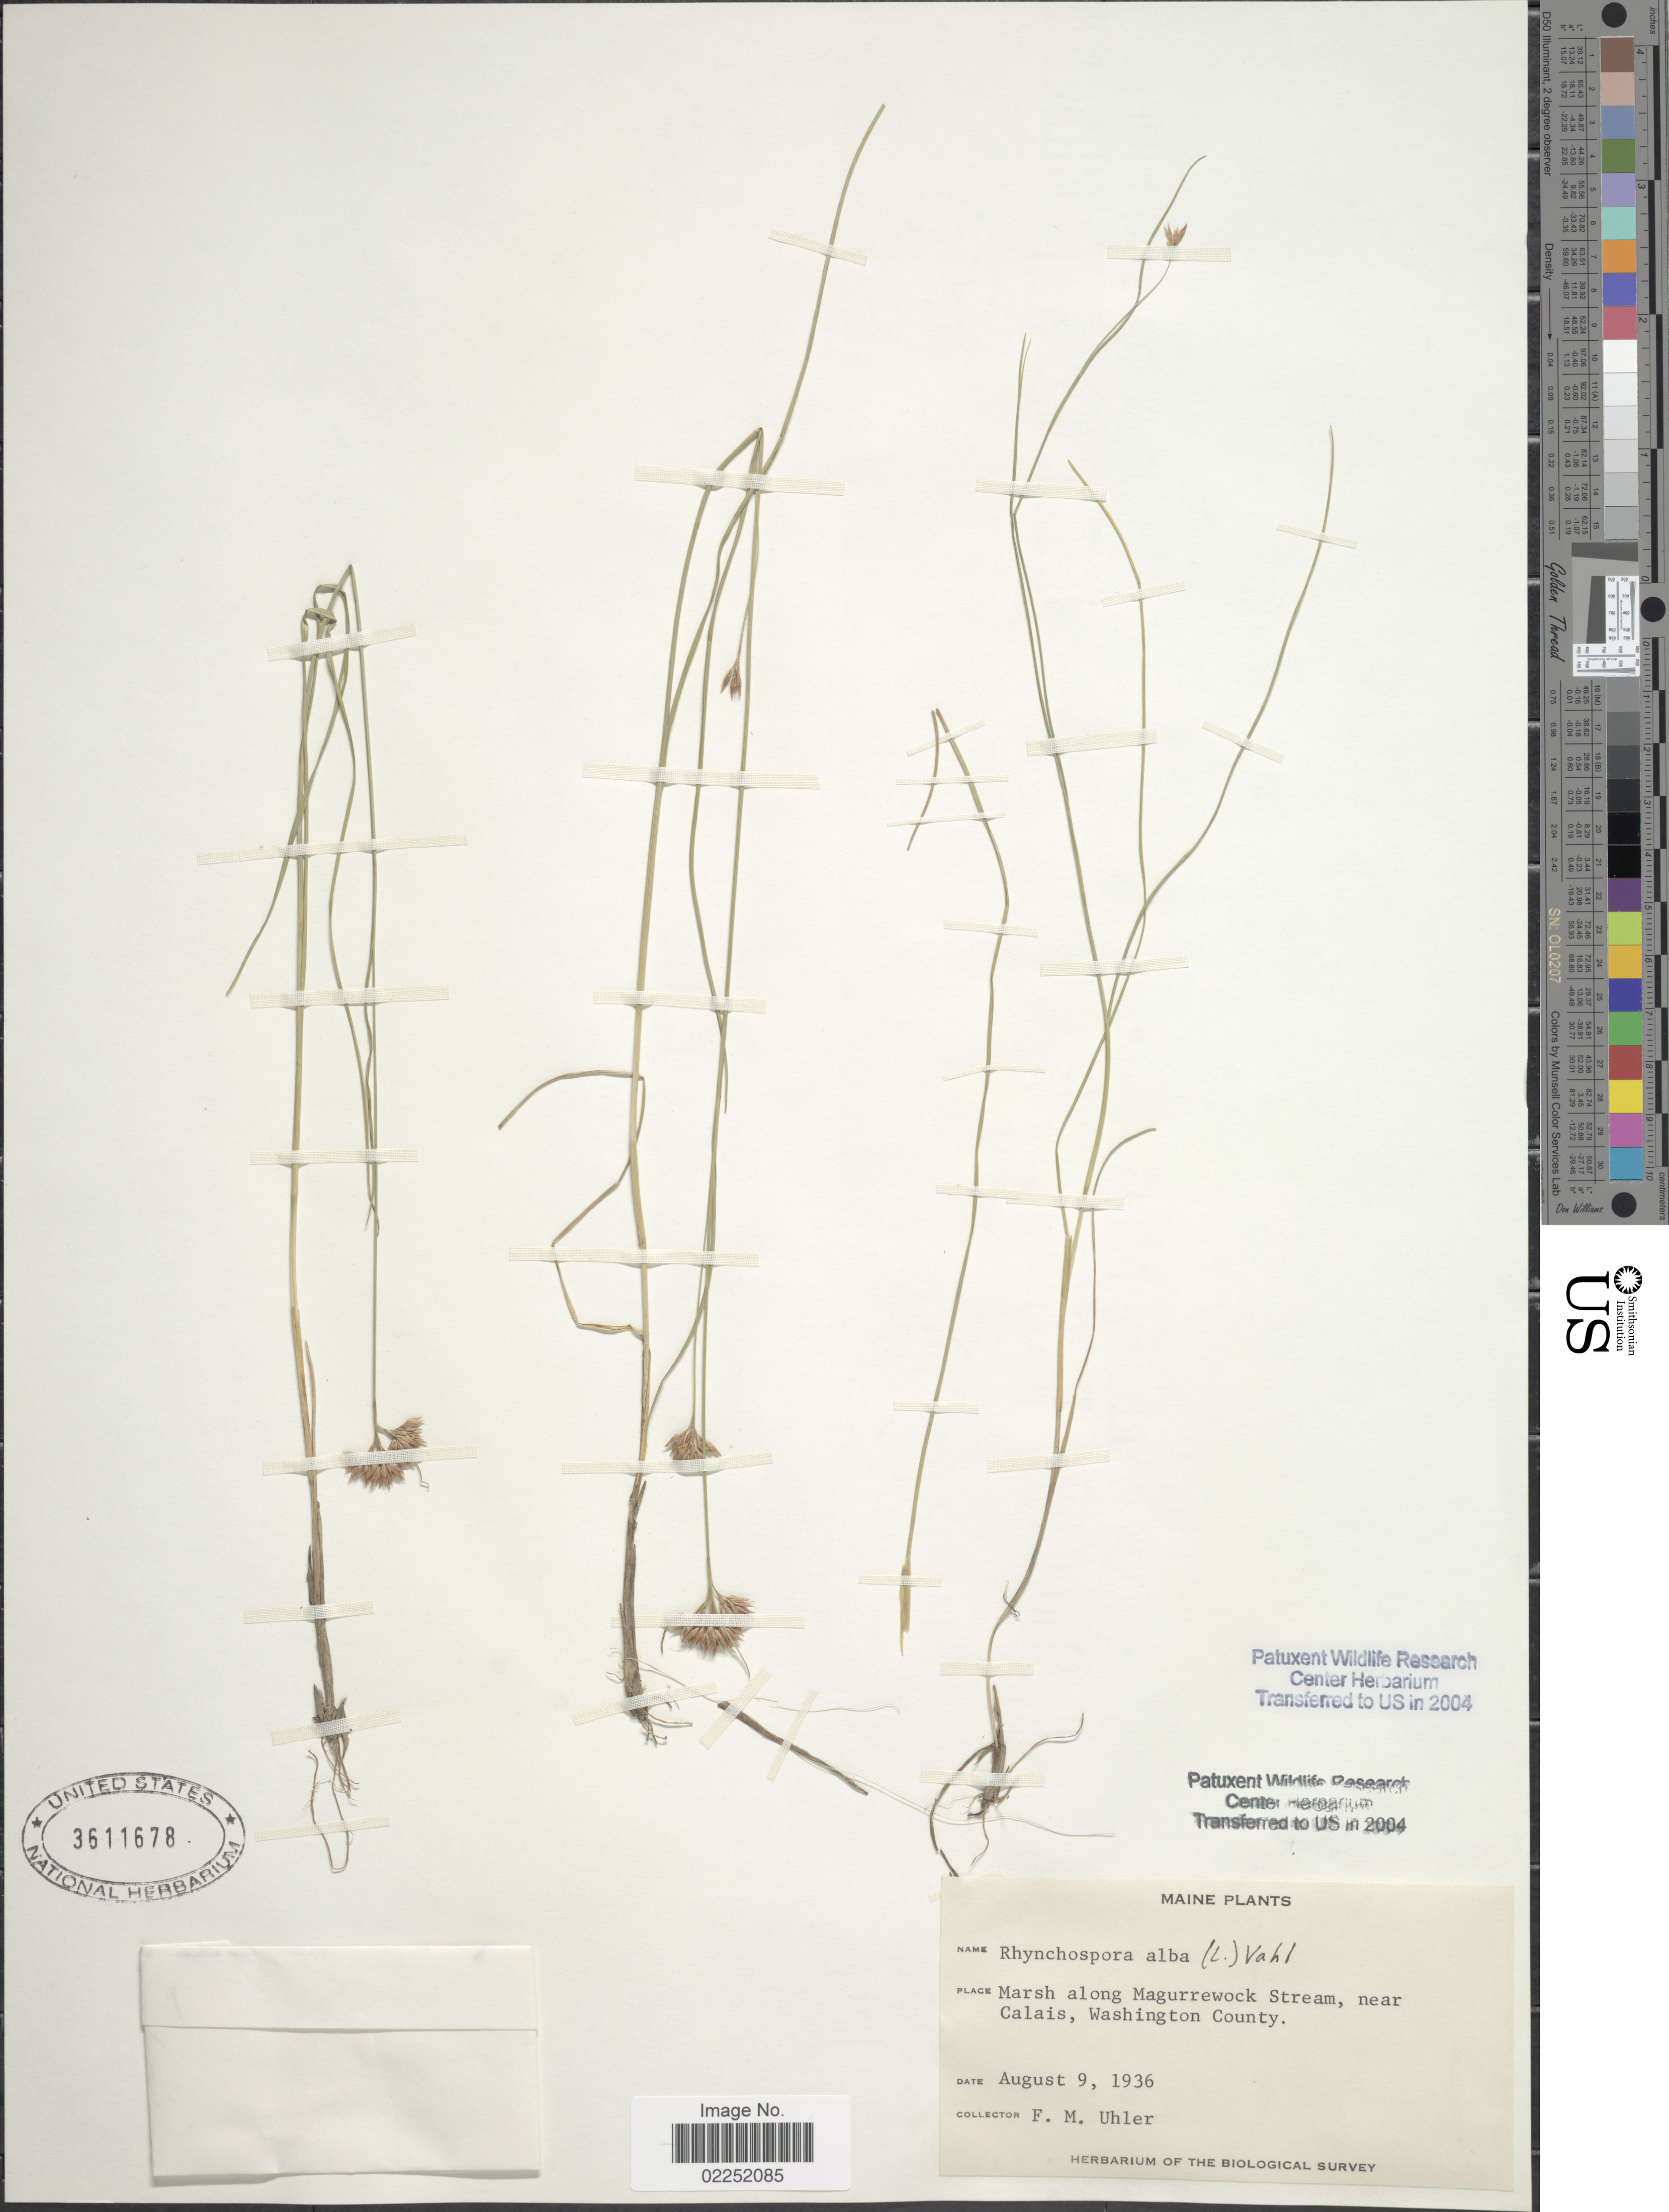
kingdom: Plantae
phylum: Tracheophyta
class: Liliopsida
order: Poales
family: Cyperaceae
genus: Rhynchospora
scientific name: Rhynchospora alba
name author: (L.) Vahl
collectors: F. M. Uhler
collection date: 1936-08-09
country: United States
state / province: Maine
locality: Marsh along Magurrewock Stream, near Calais, Washington County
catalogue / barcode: US 3611678